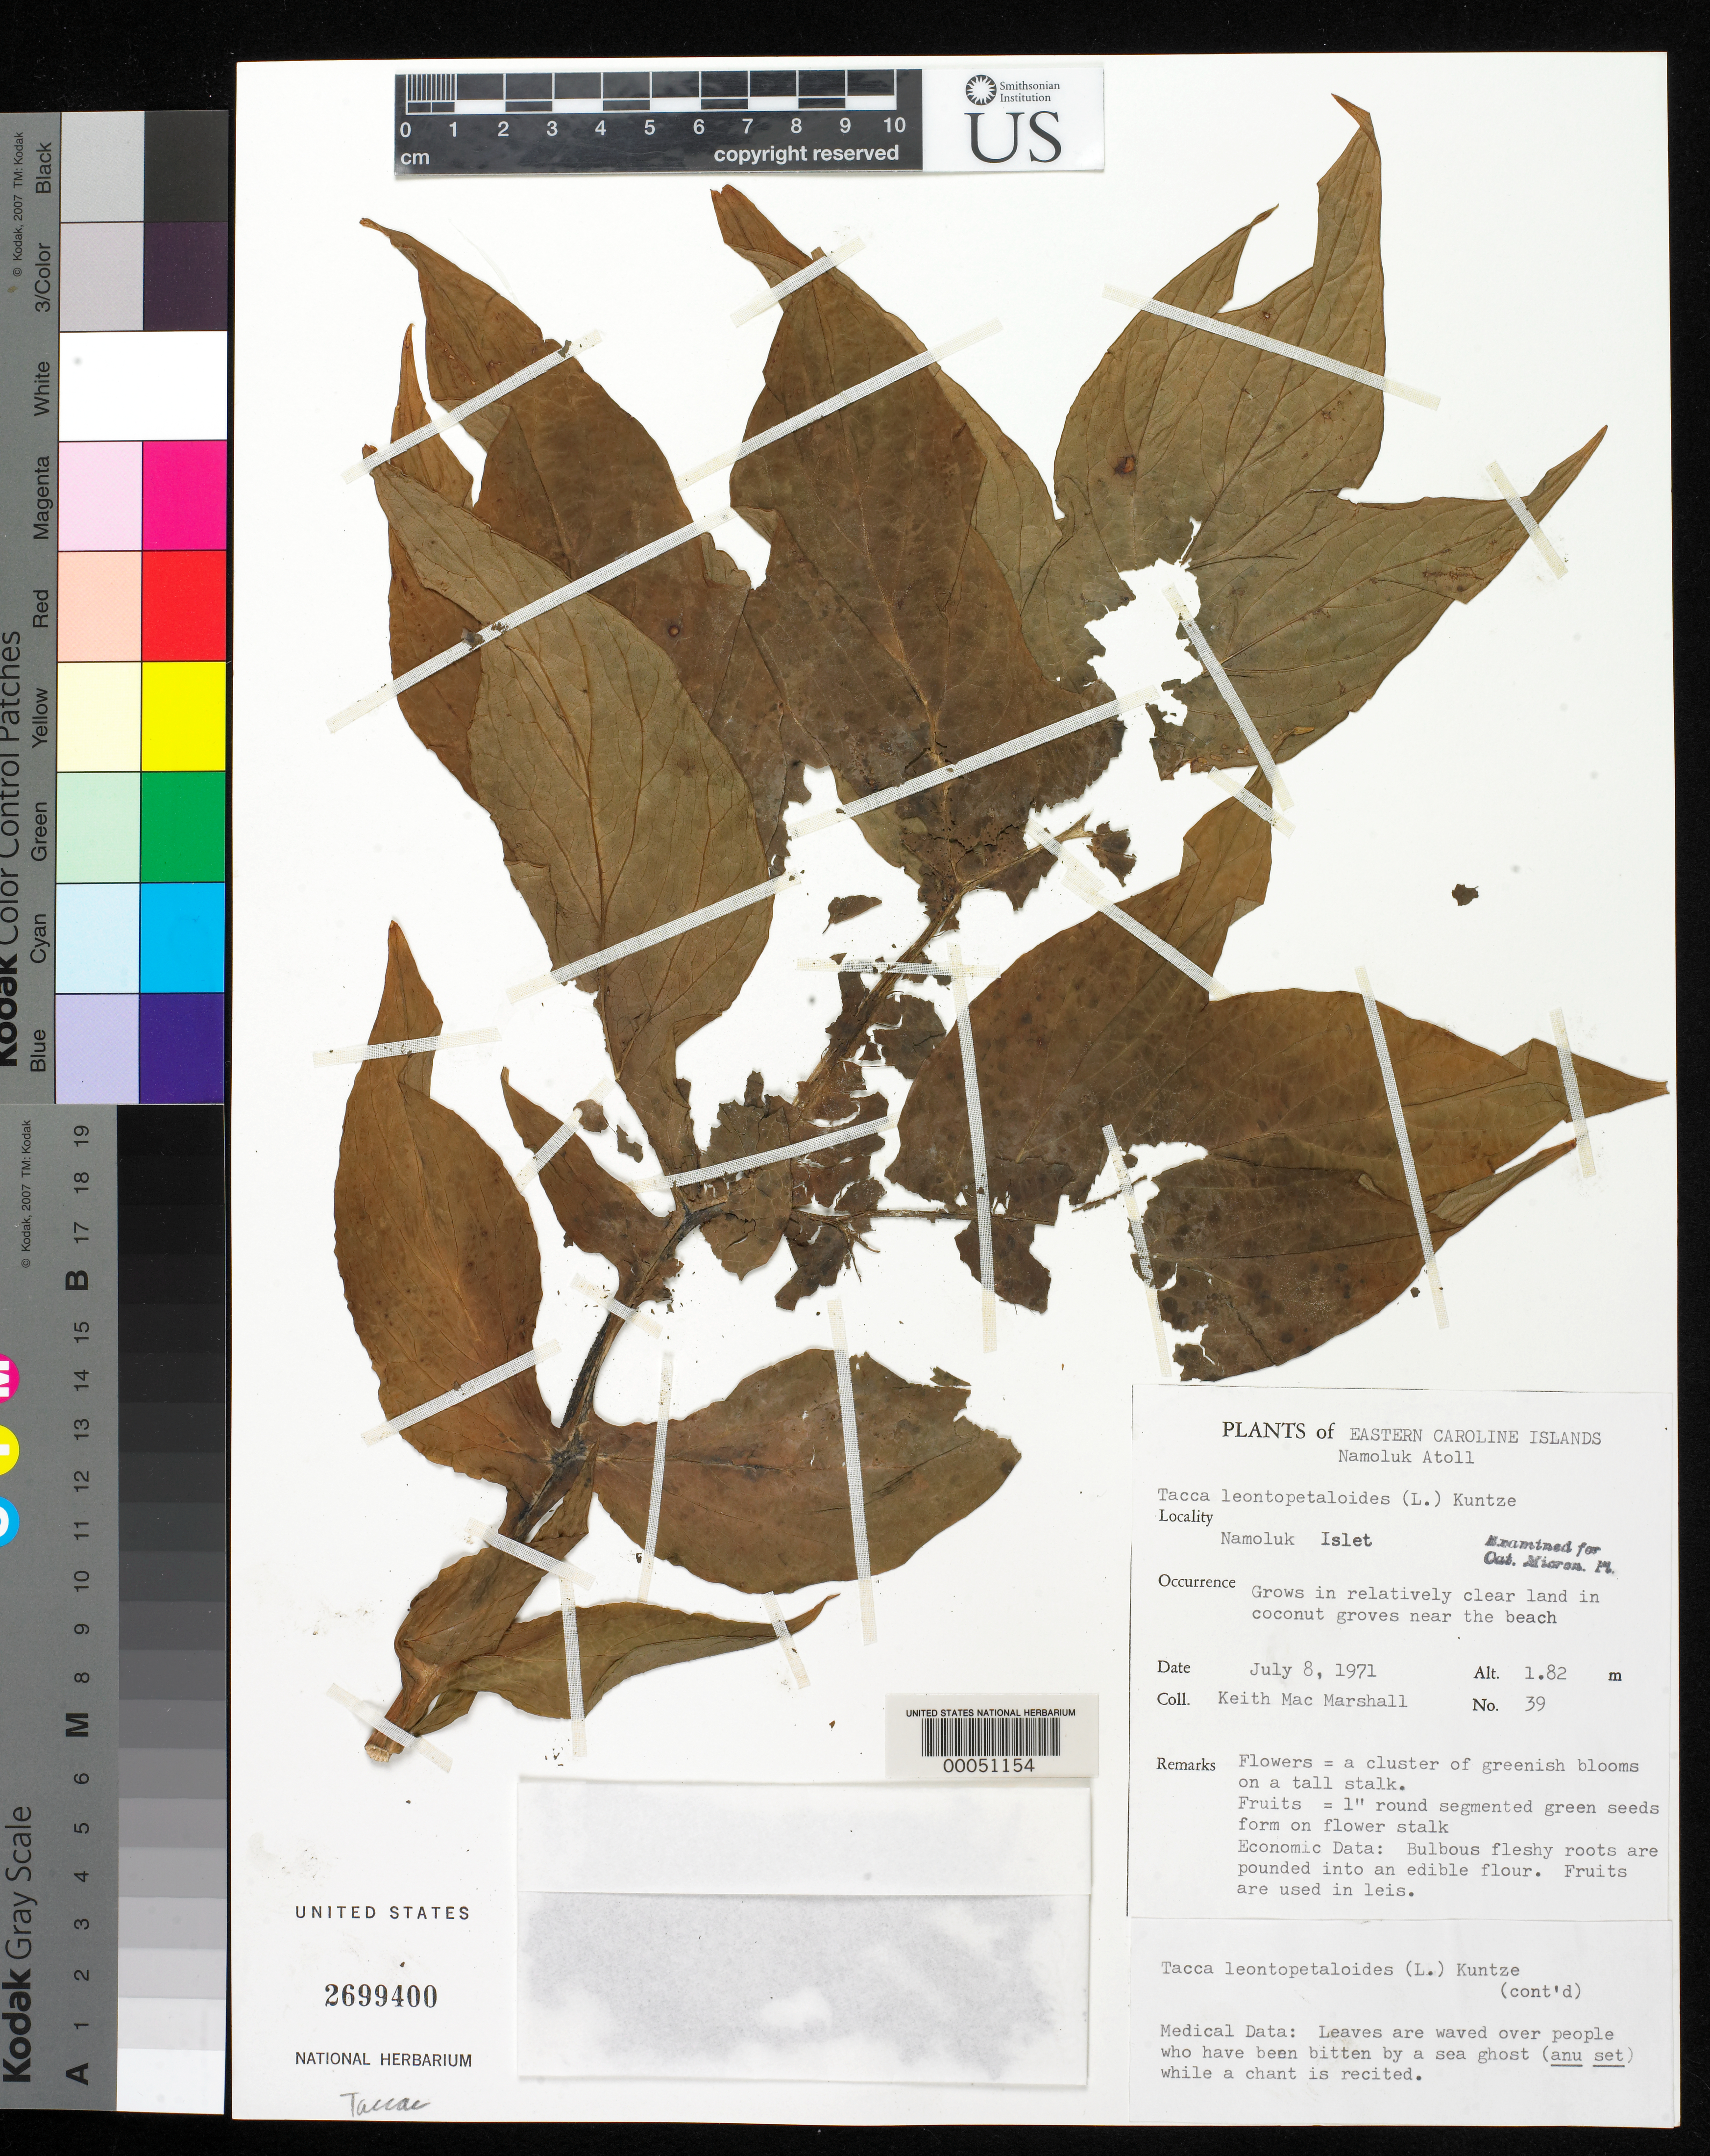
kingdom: Plantae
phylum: Tracheophyta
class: Liliopsida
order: Dioscoreales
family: Dioscoreaceae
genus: Tacca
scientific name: Tacca leontopetaloides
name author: (L.) Kuntze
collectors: K. M. Marshall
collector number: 39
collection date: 1971-07-08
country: Micronesia, Federated States of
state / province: Truk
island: Namokuk [Namoluk] Atoll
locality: Namoluk Islet, Eastern Caroline Islands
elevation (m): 1.82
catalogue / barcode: US 2699400